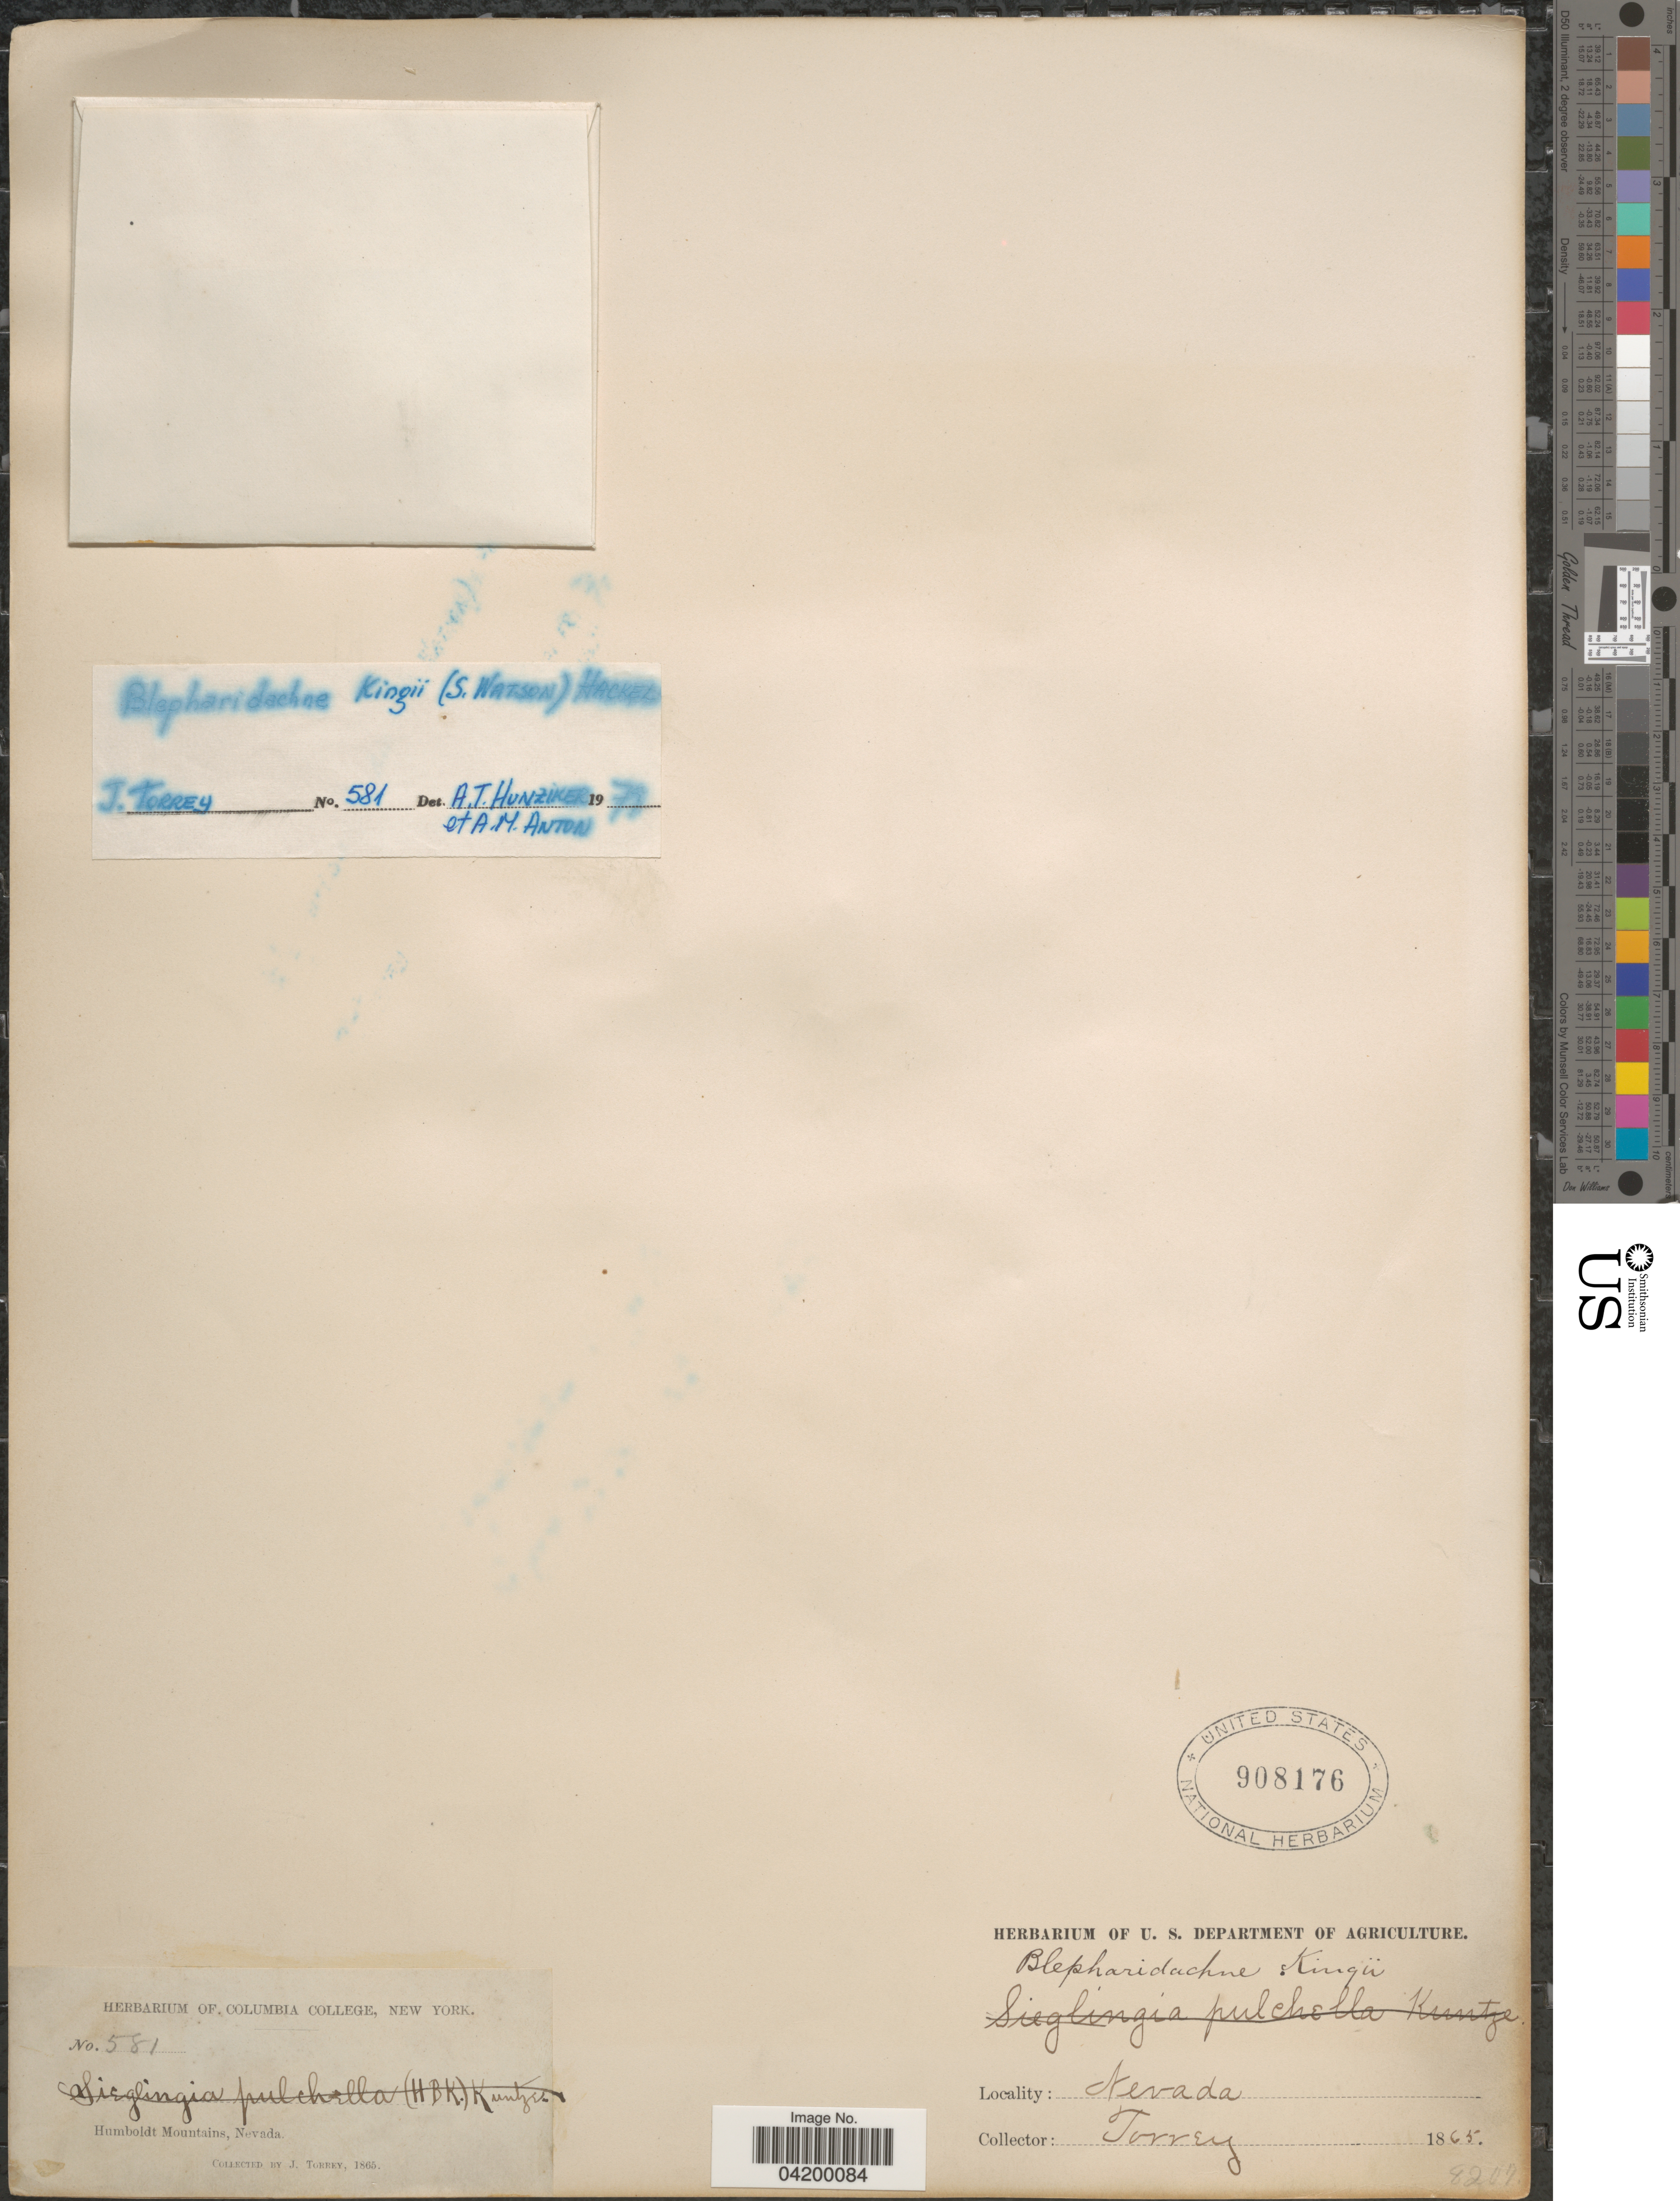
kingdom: Plantae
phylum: Tracheophyta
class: Liliopsida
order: Poales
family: Poaceae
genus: Blepharidachne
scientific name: Blepharidachne kingii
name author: (S. Watson) Hack.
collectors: J. Torrey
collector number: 581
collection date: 1865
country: United States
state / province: Nevada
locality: Humboldt Mountains.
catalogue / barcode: US 908176